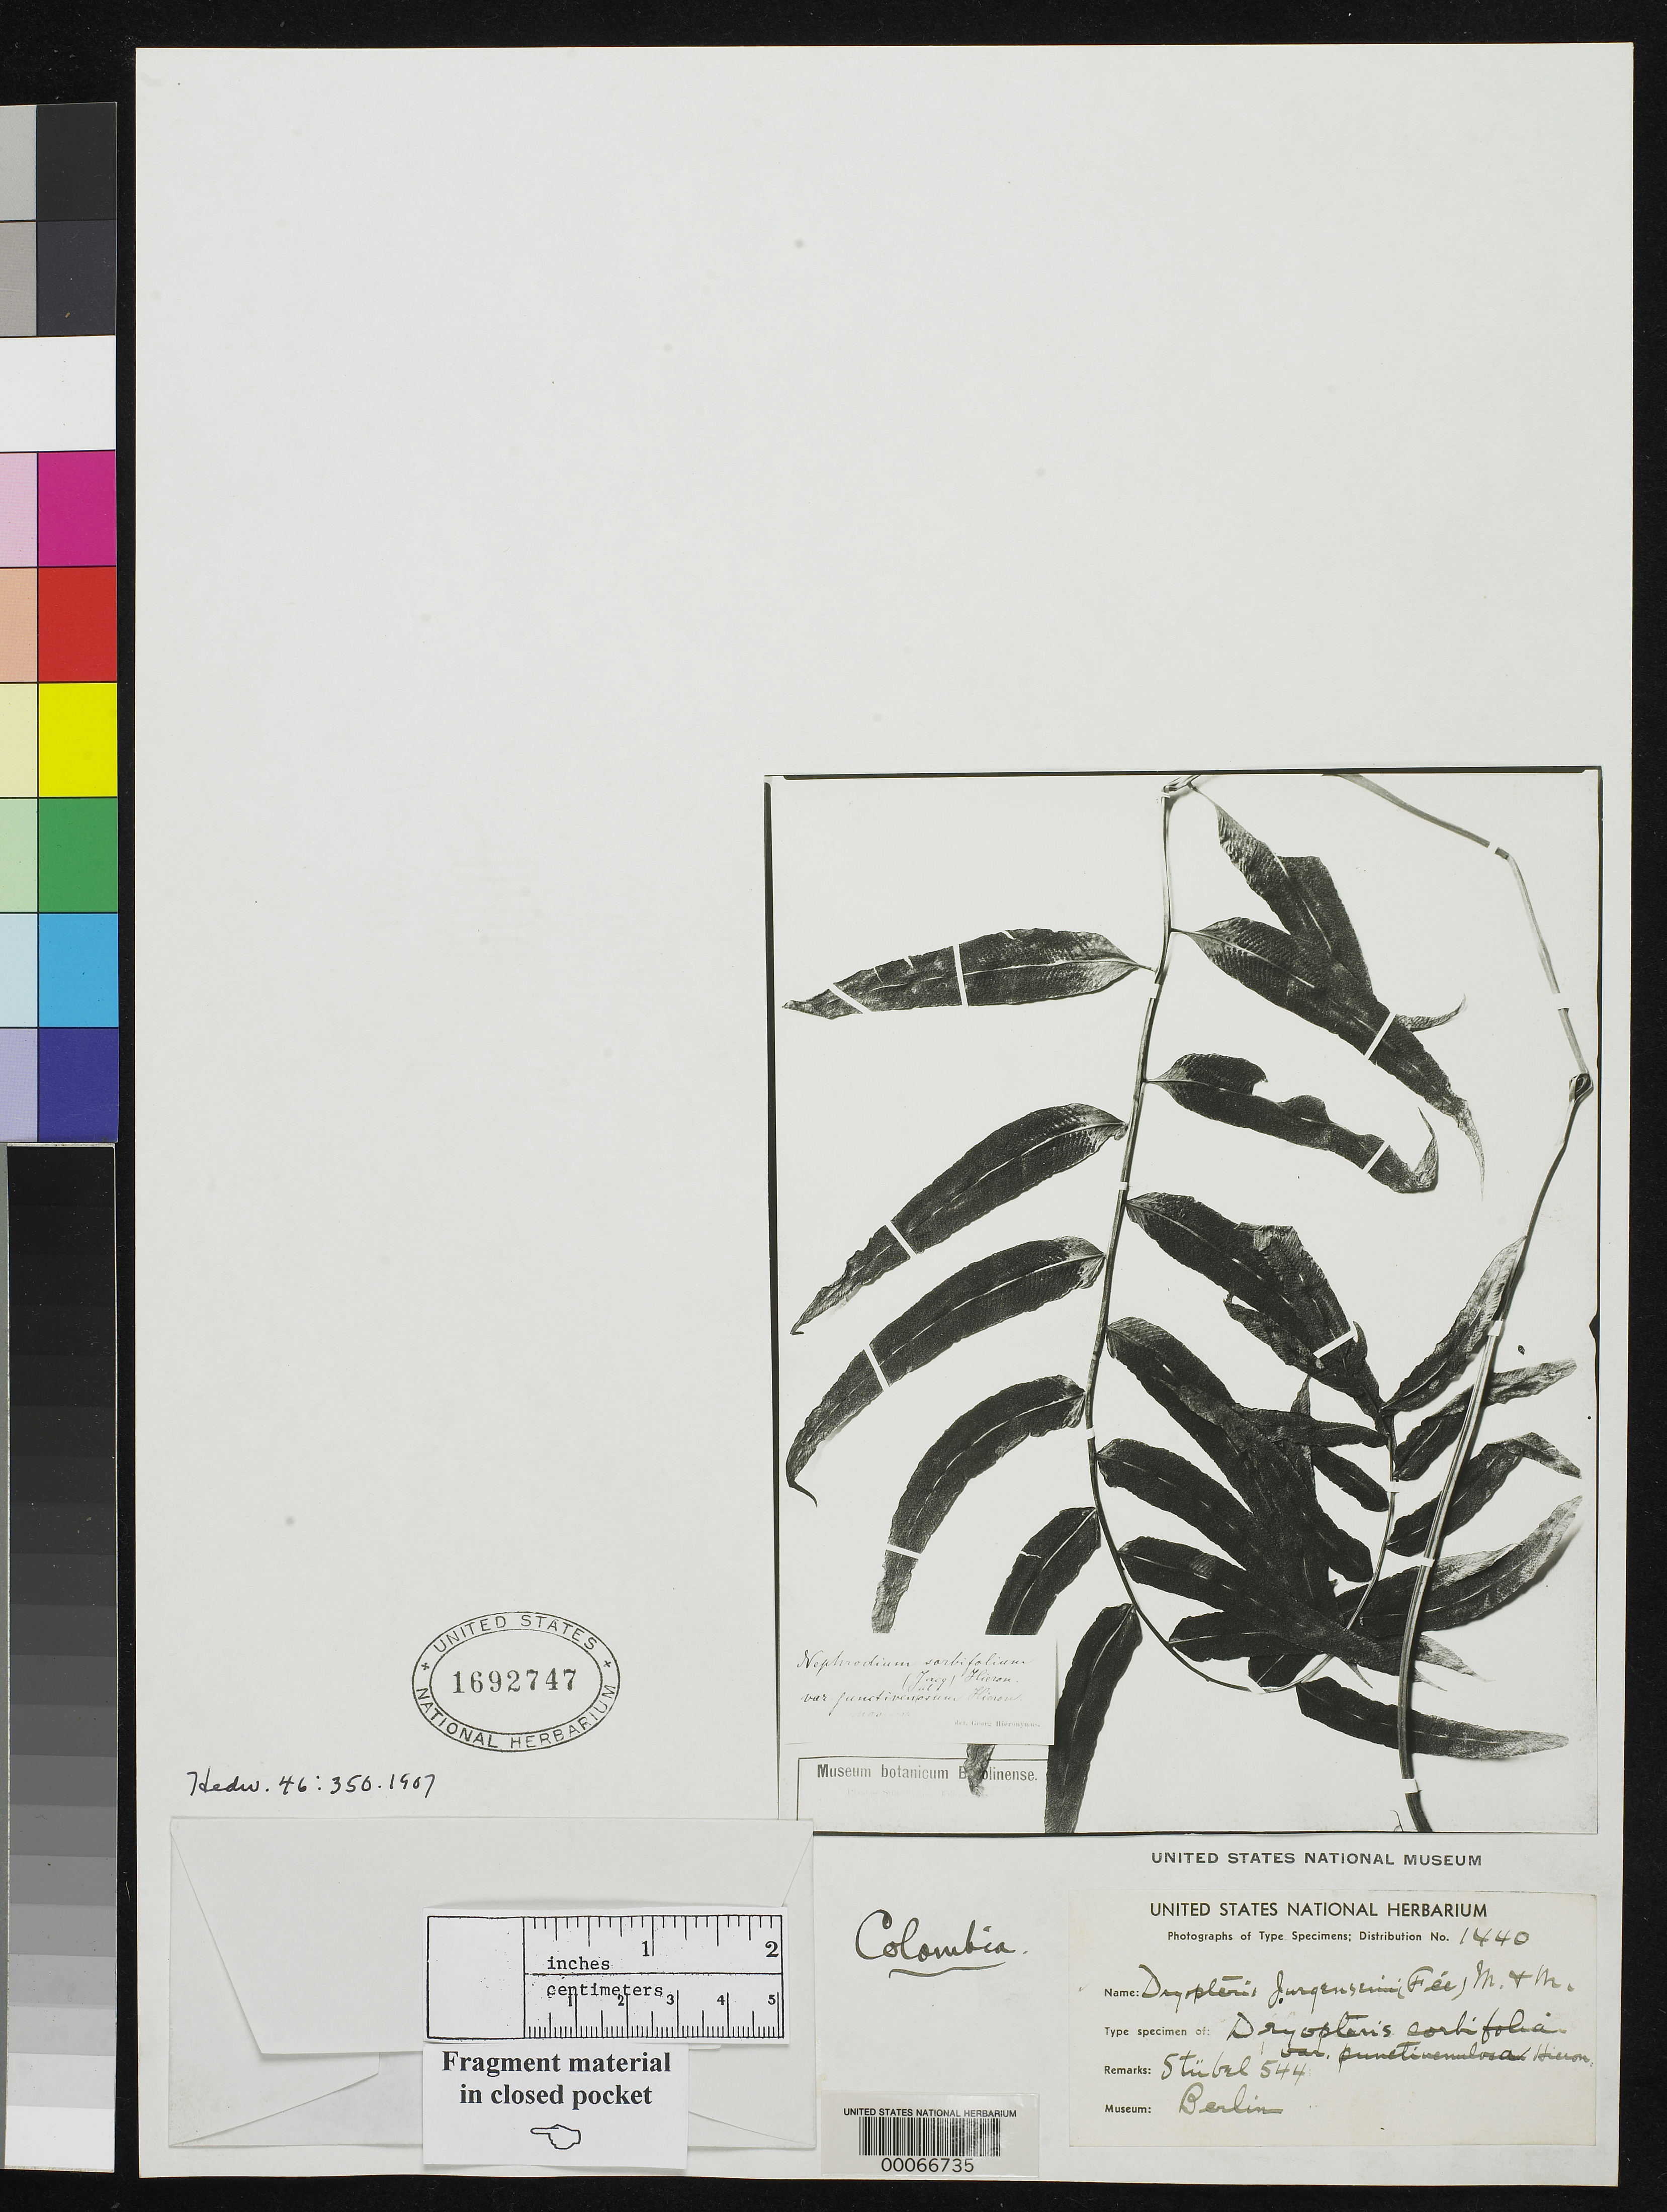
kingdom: Plantae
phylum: Tracheophyta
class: Polypodiopsida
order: Polypodiales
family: Dryopteridaceae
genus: Dryopteris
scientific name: Dryopteris sortifolia var. punctivenulosa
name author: Hieron.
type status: Type Fragment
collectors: M. Stuebel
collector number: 544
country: Colombia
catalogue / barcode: US 1692747